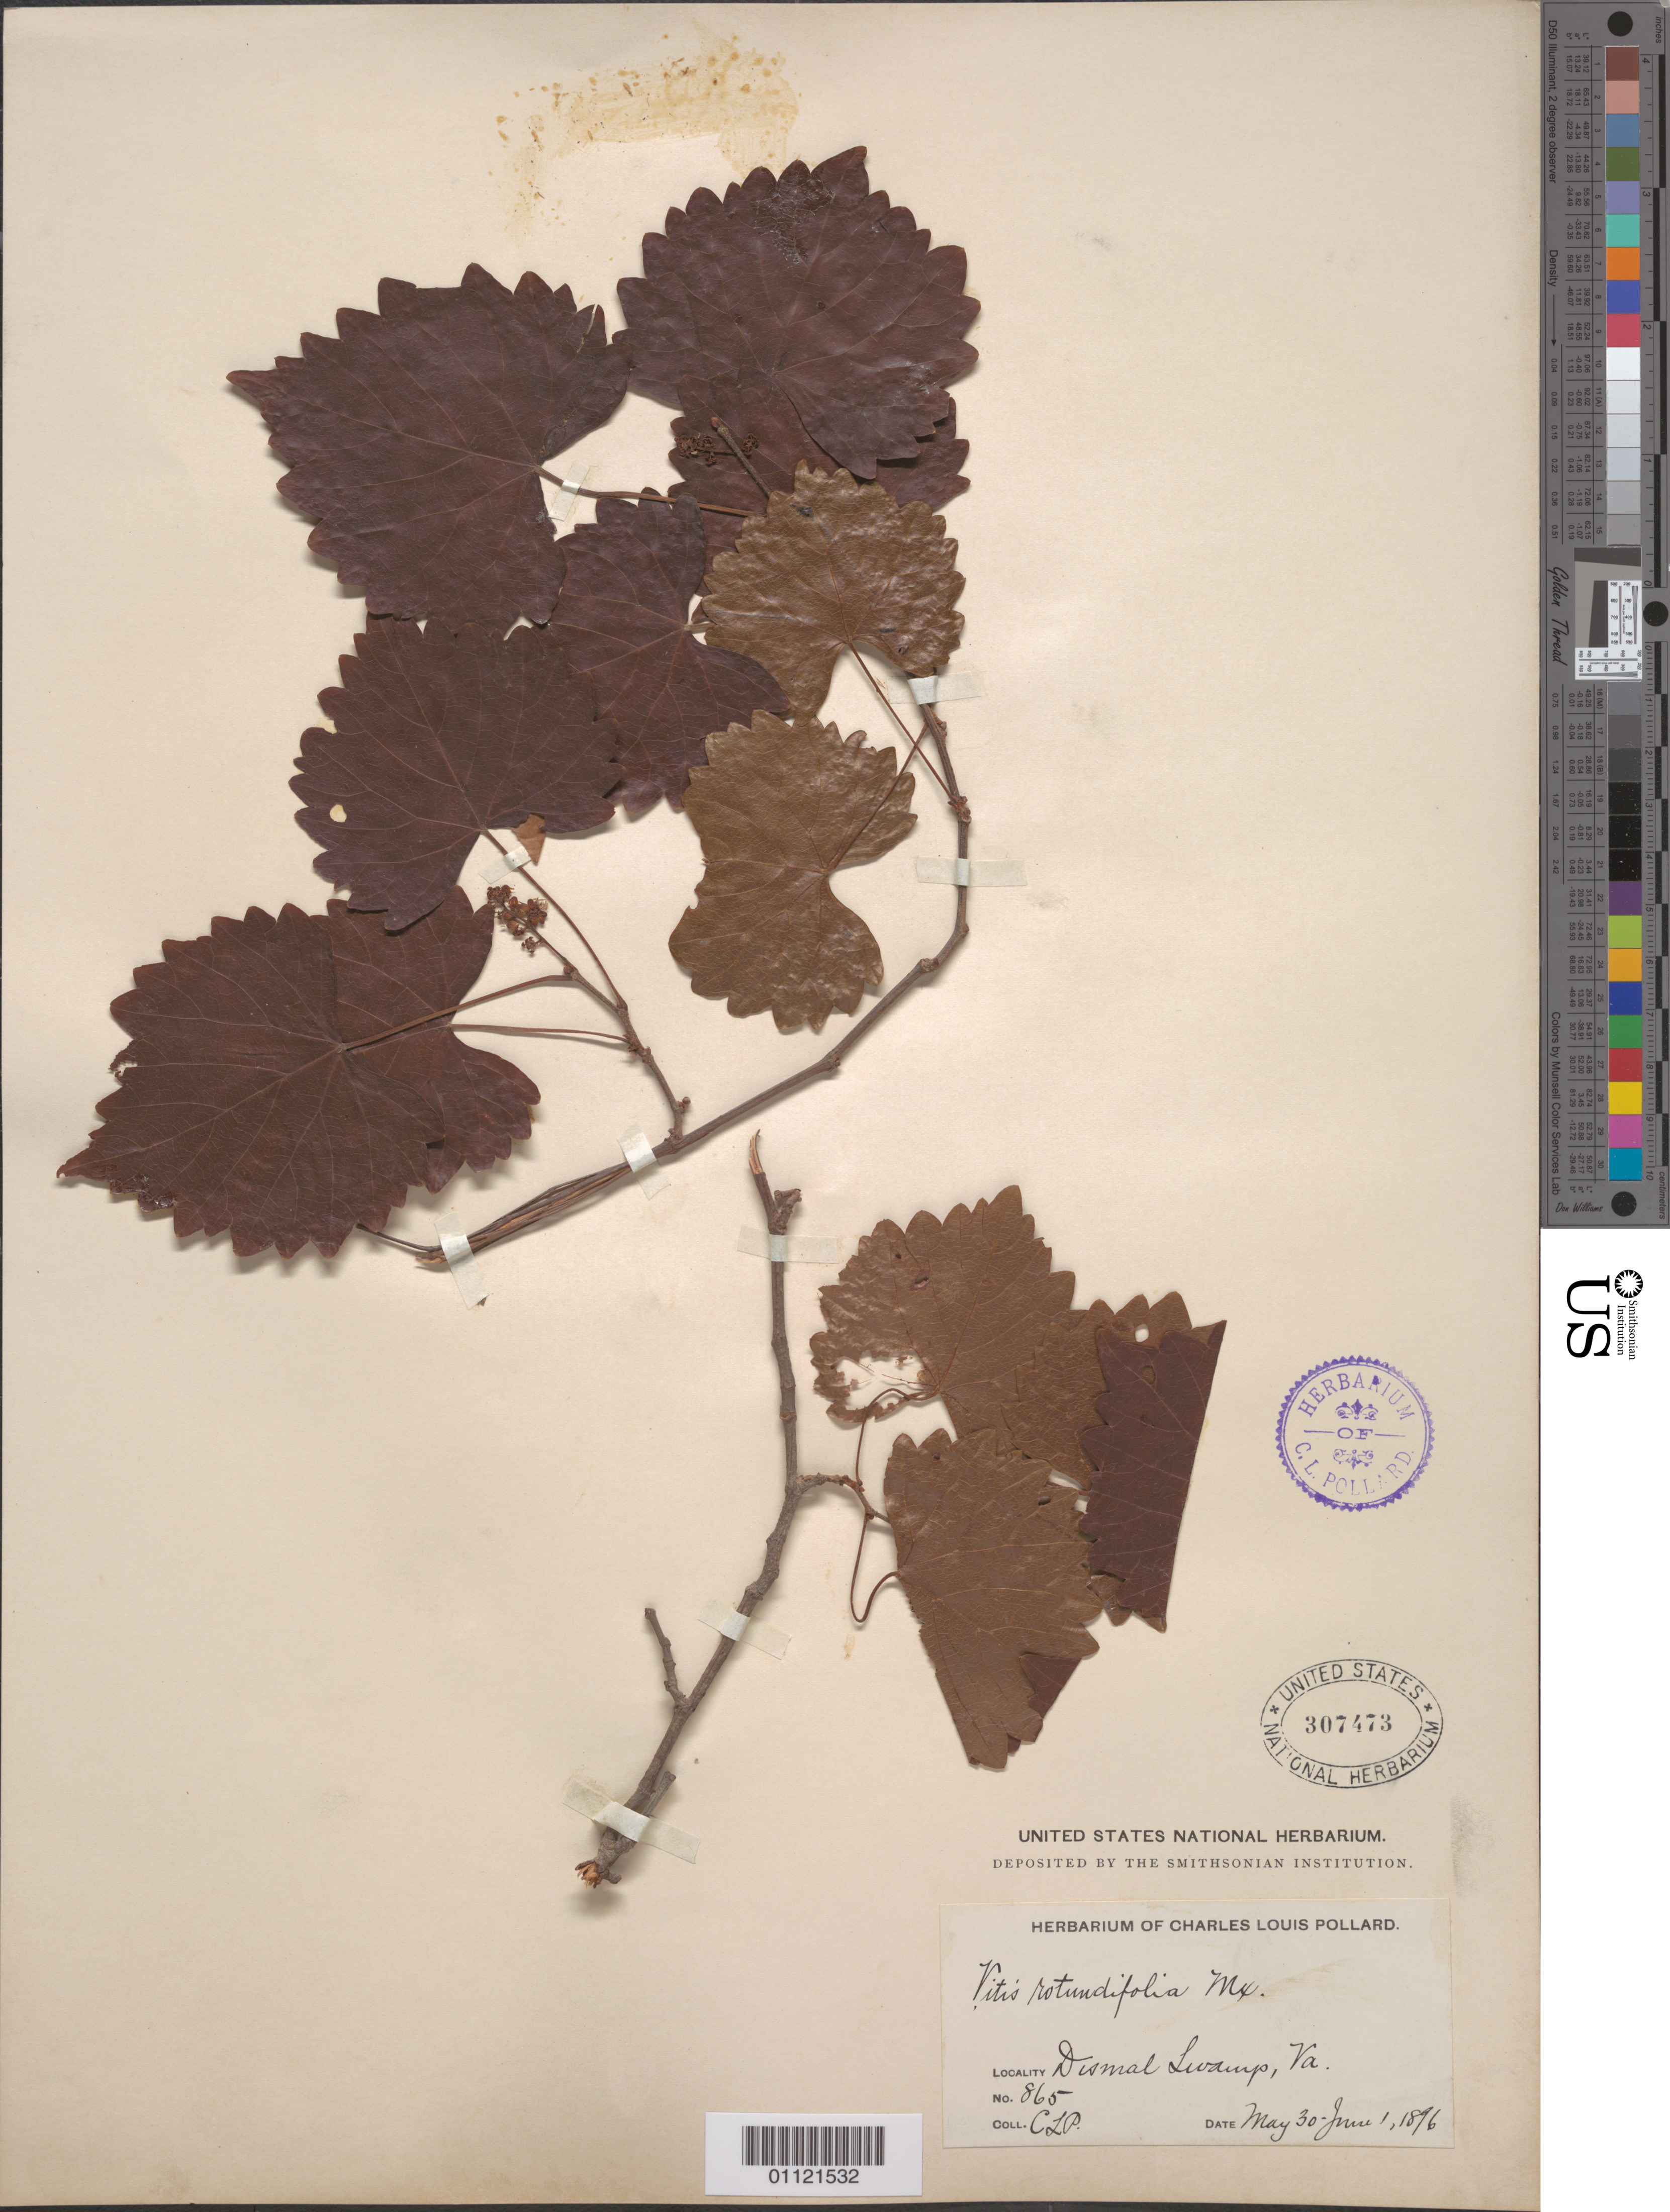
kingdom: Plantae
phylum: Tracheophyta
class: Magnoliopsida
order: Vitales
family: Vitaceae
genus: Vitis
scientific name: Vitis rotundifolia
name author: Michx.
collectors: C. L. Pollard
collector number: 865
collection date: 1896-05-30/1896-06-01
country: United States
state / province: Virginia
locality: Dismal Swamp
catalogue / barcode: US 307473